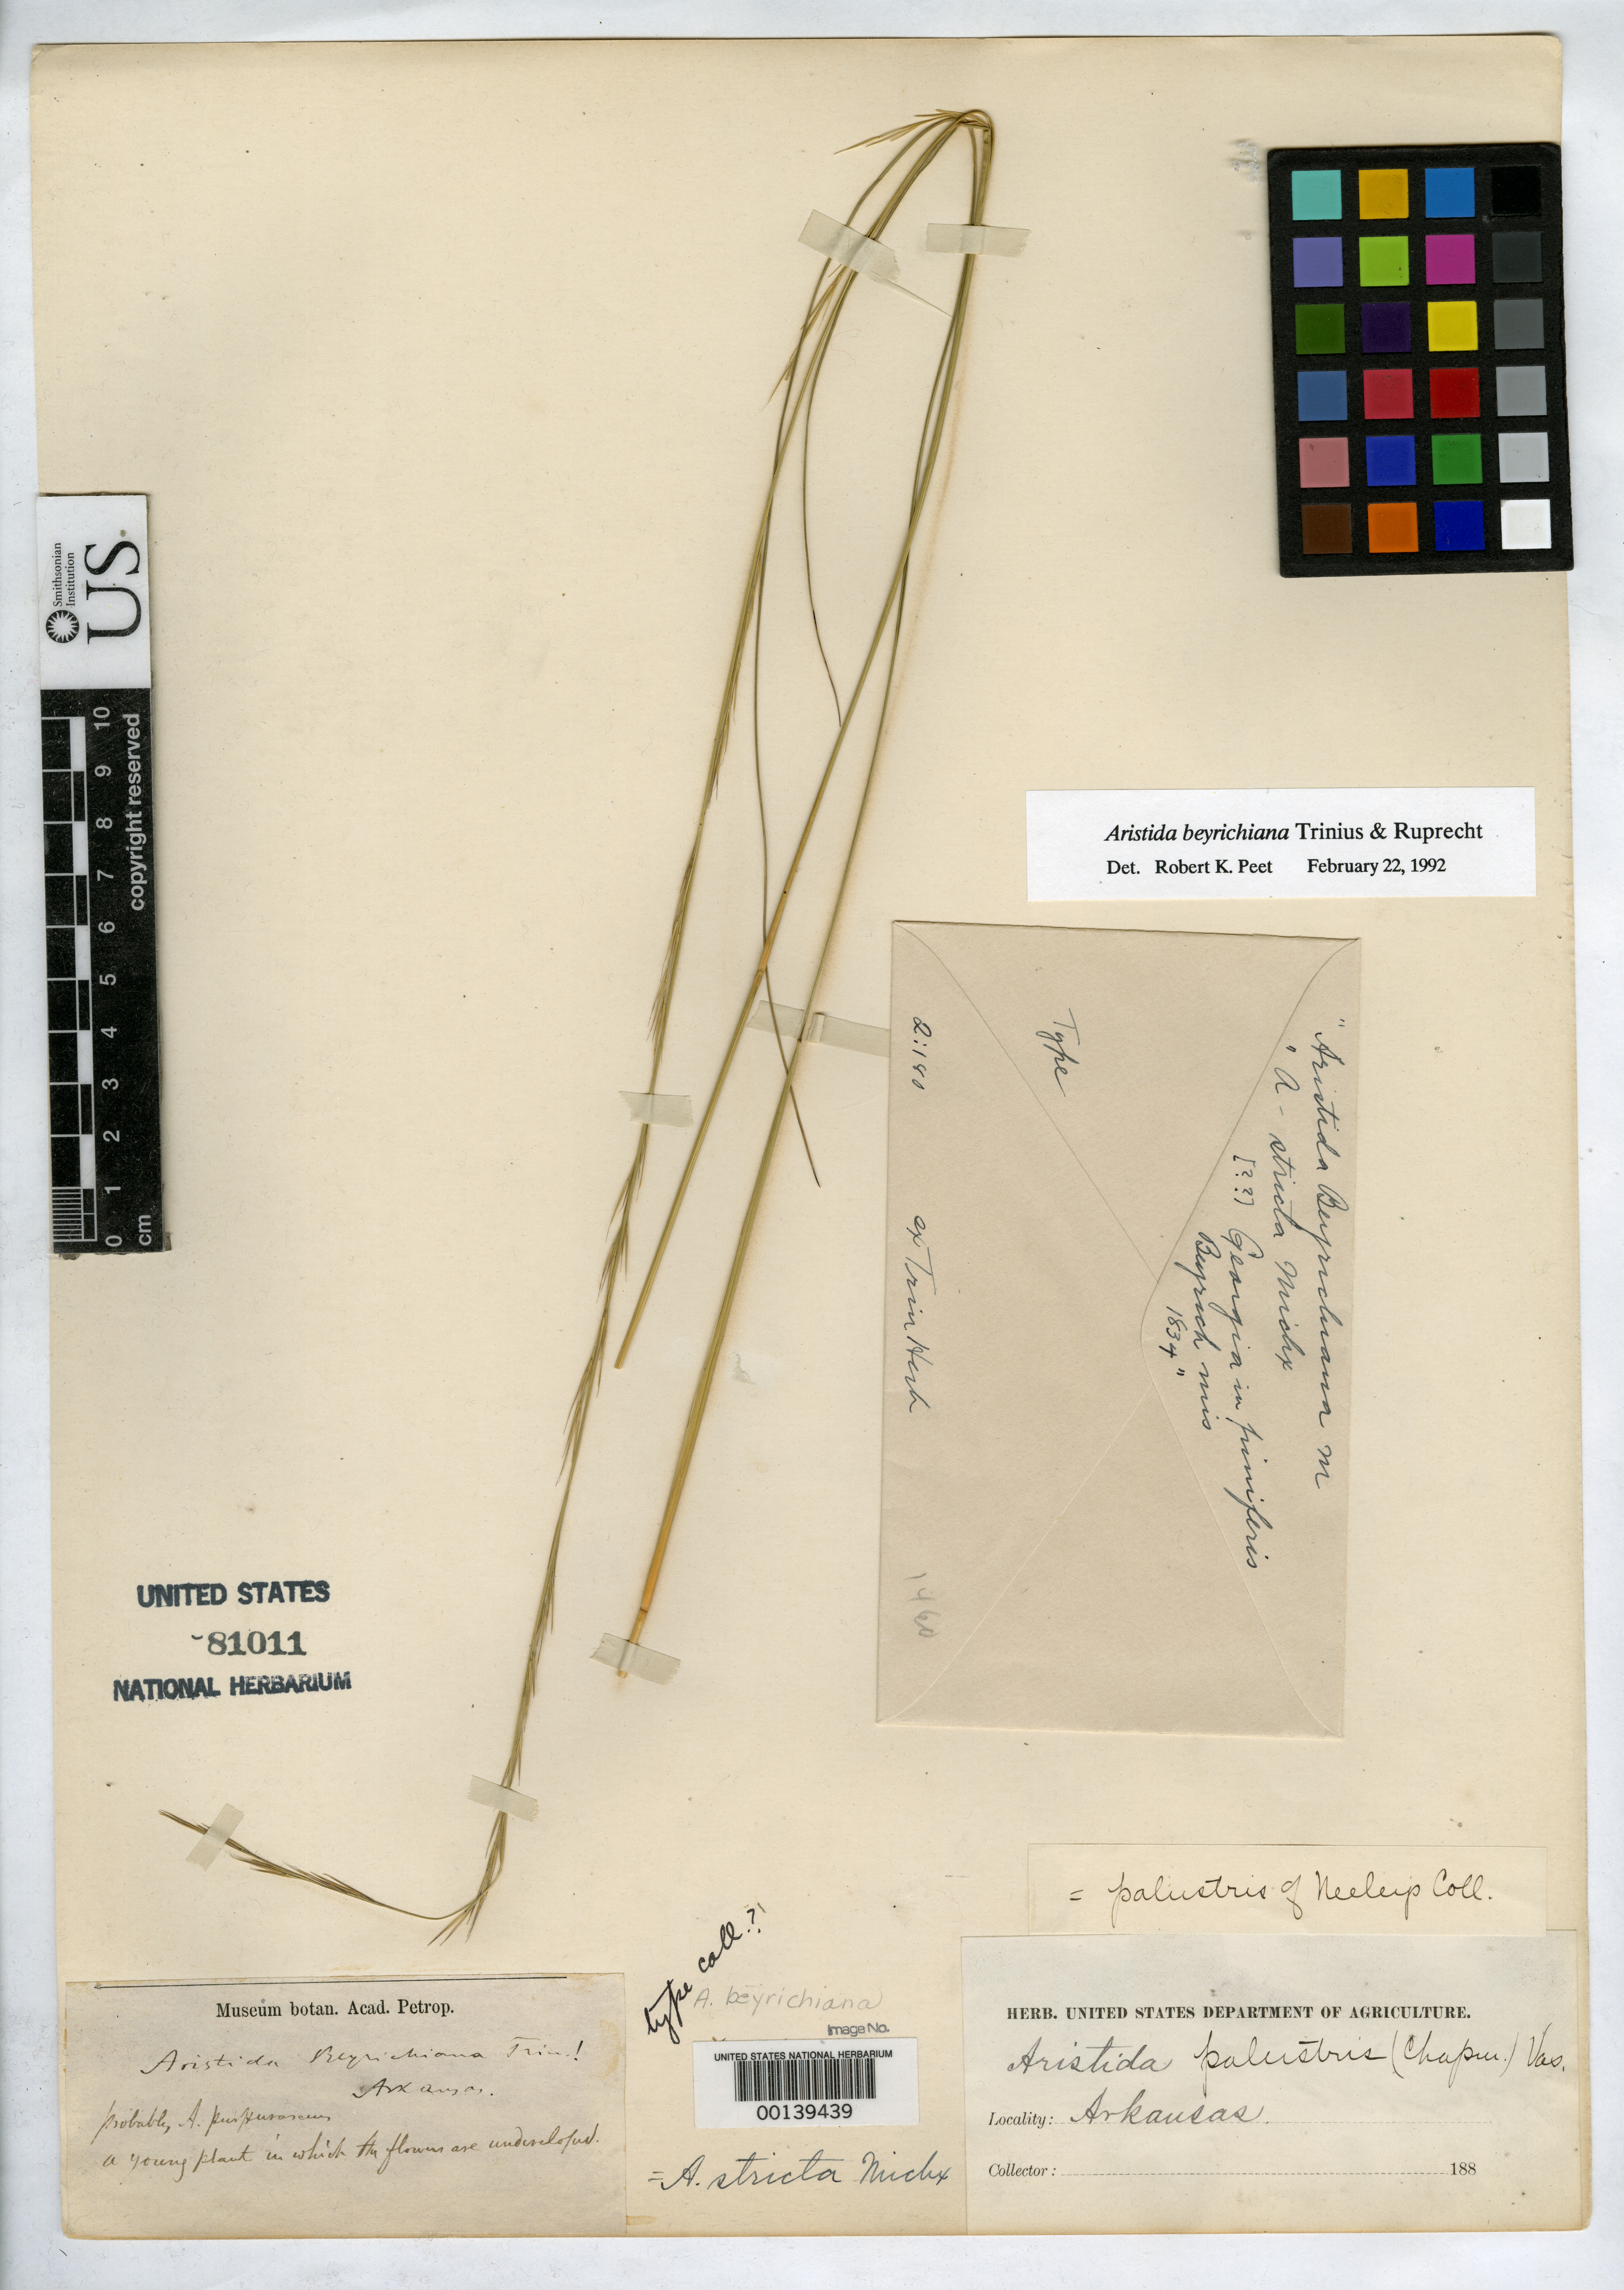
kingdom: Plantae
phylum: Tracheophyta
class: Liliopsida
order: Poales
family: Poaceae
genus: Aristida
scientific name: Aristida beyrichiana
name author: Trin. & Rupr.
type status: Type Fragment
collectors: H. Beyrich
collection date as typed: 1834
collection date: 1834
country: United States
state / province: Arkansas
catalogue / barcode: US 81011